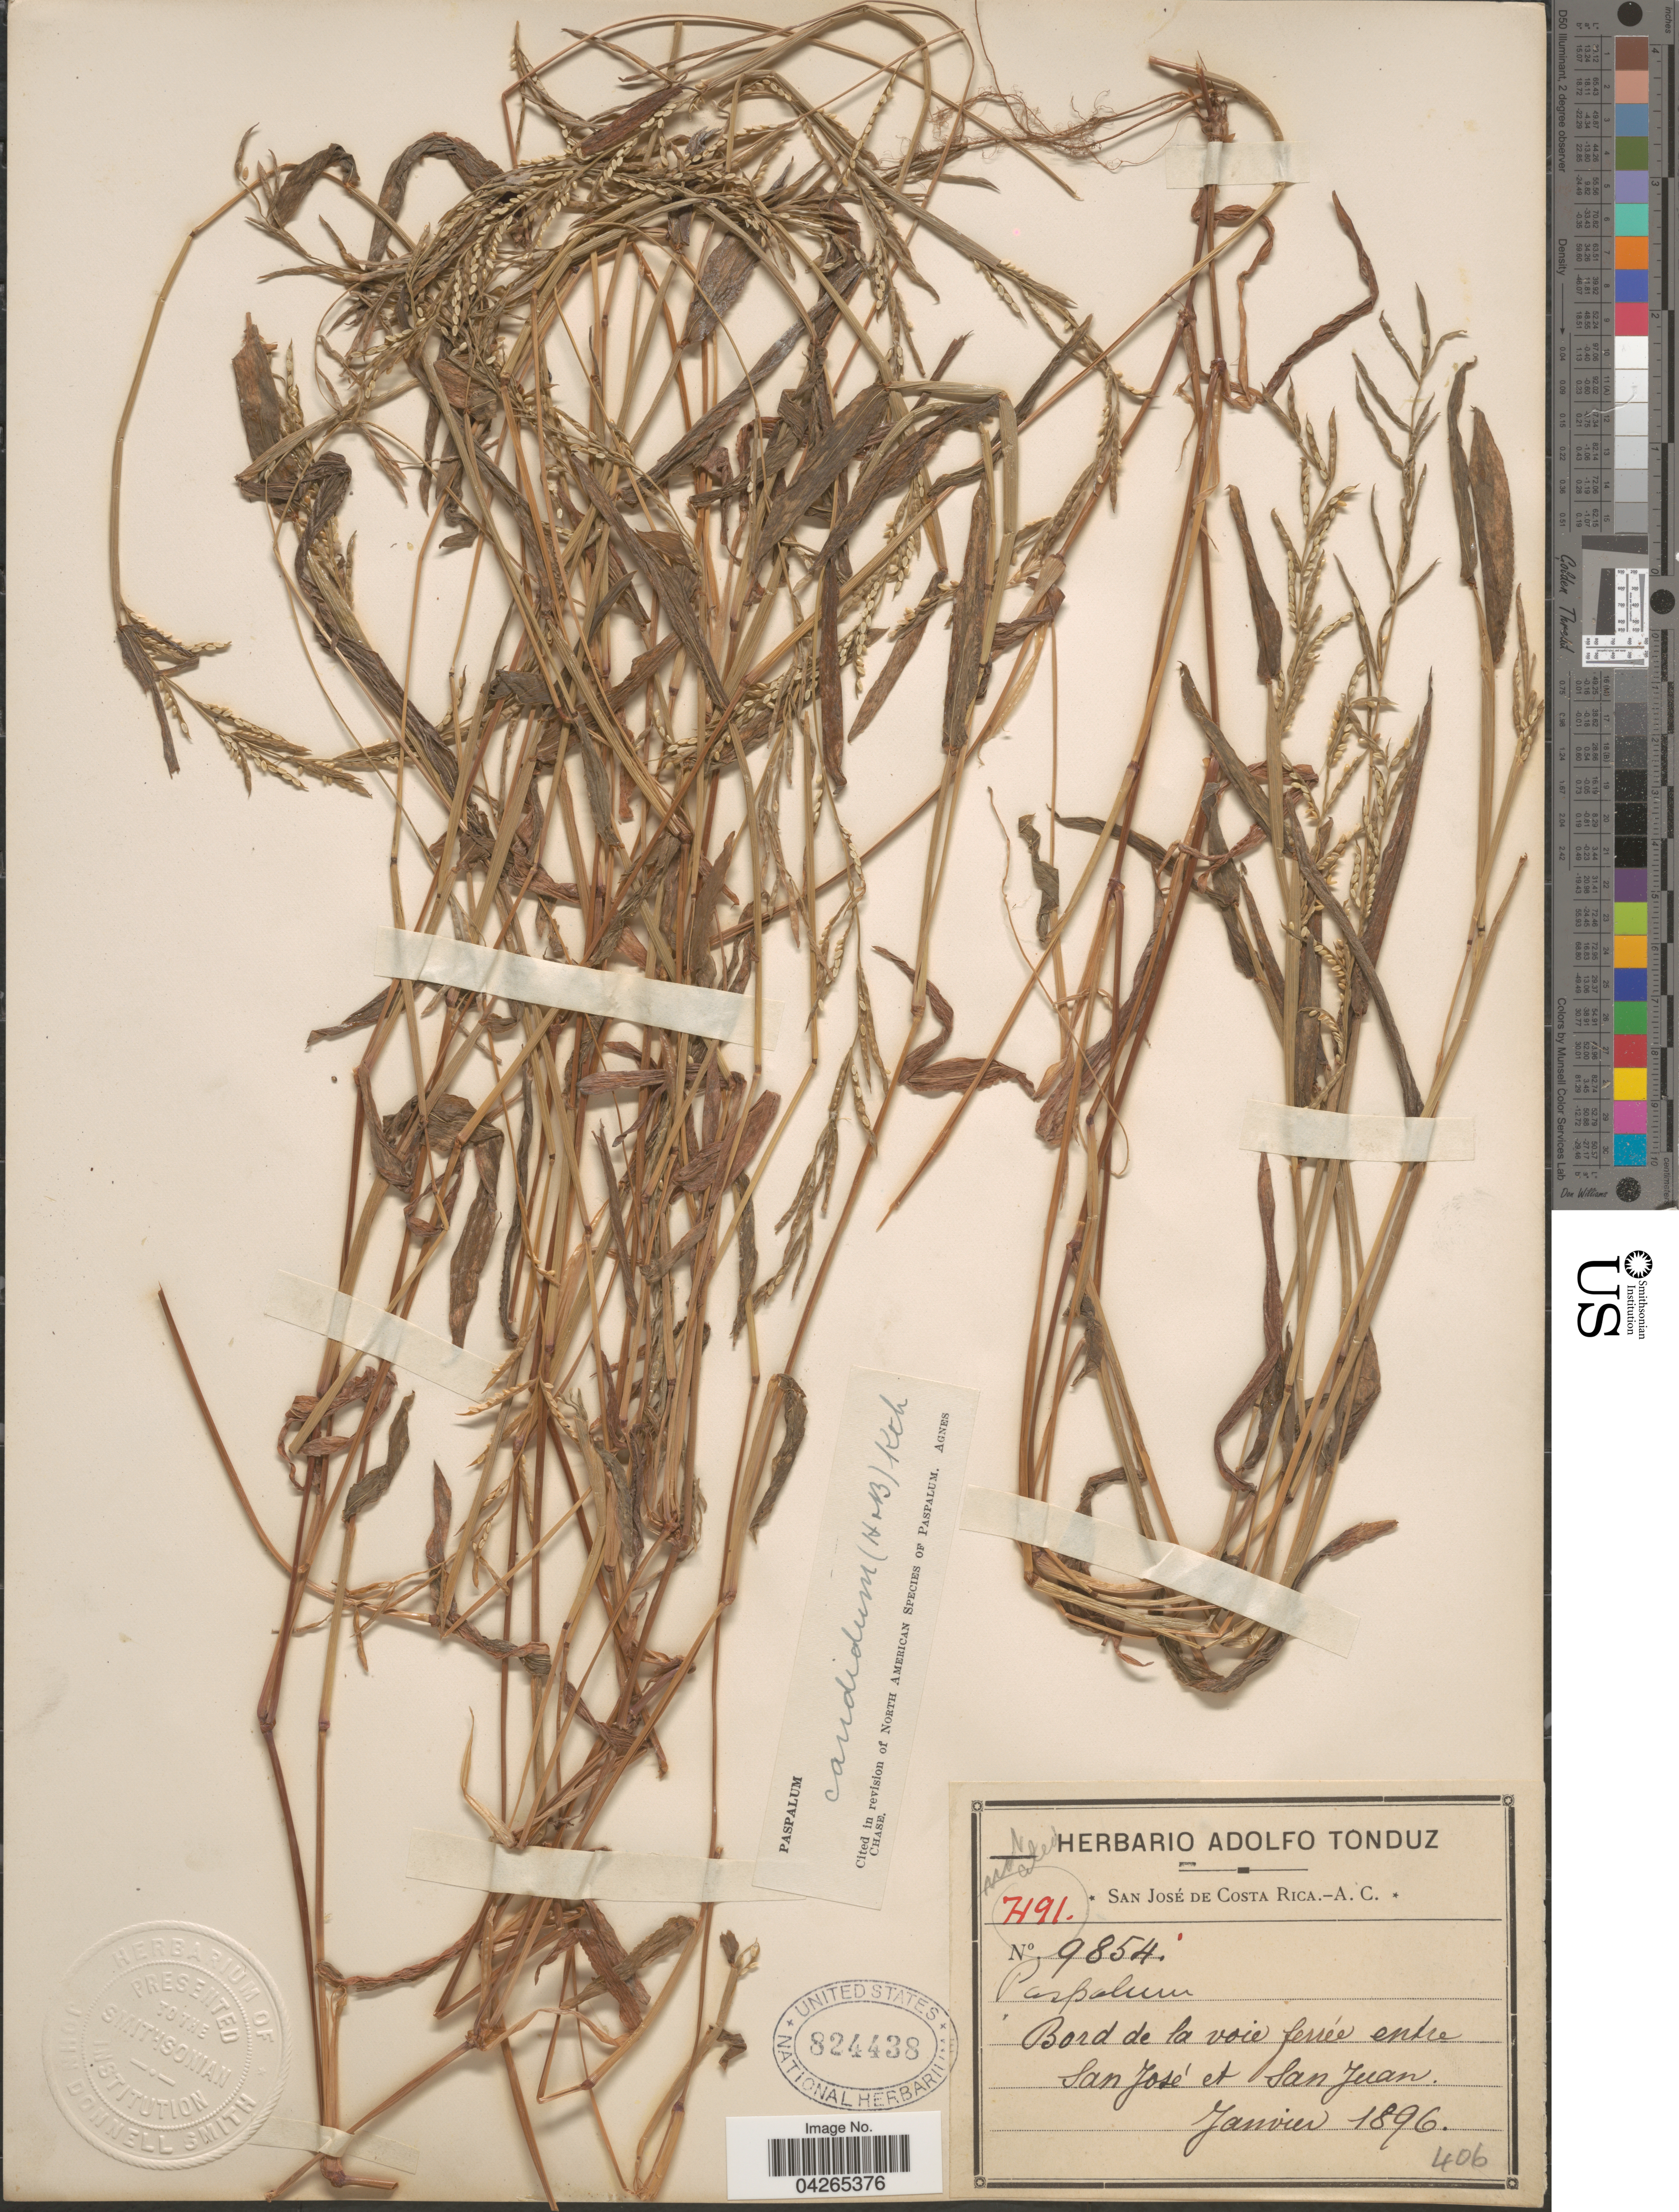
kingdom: Plantae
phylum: Tracheophyta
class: Liliopsida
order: Poales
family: Poaceae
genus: Paspalum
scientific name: Paspalum candidum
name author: (Humb. & Bonpl. ex Fleugge) Kunth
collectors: ex Herb. Adolfo Tonduz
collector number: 9854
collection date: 1896-01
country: Costa Rica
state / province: San José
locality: Bord de la voie ferré entre San José et San Juan.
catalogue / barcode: US 824438